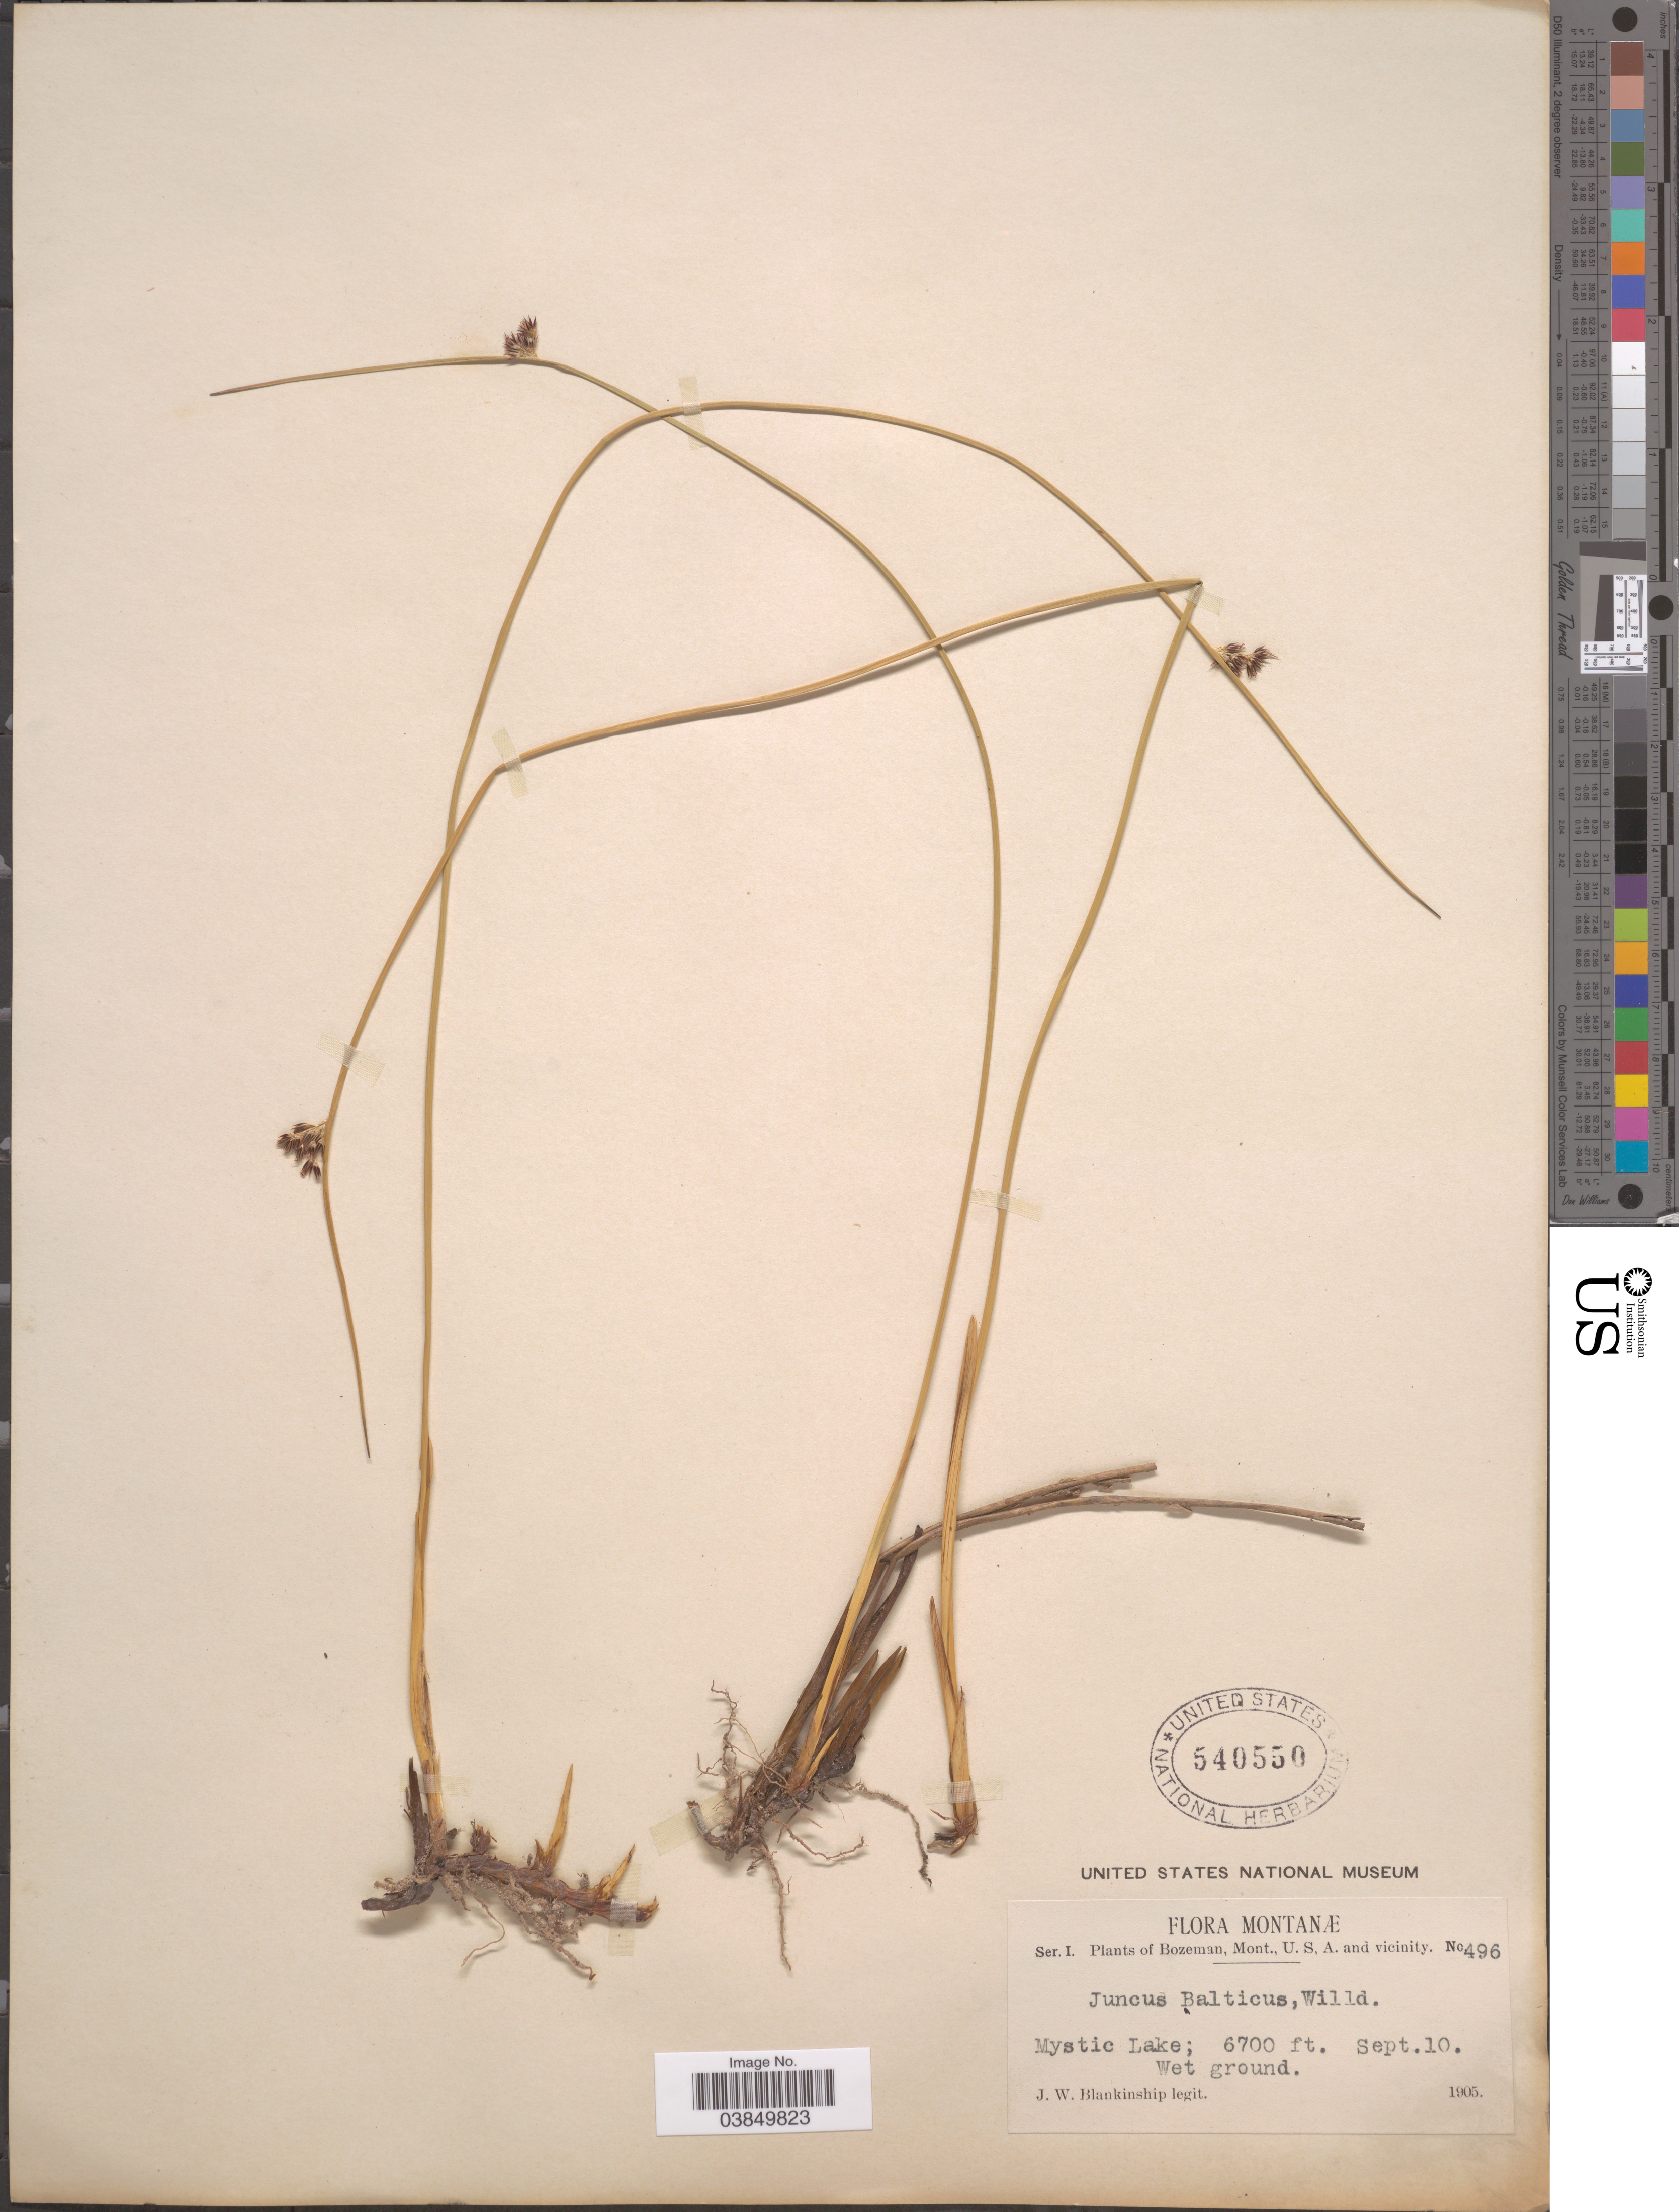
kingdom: Plantae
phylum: Tracheophyta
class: Liliopsida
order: Poales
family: Juncaceae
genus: Juncus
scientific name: Juncus balticus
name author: Willd.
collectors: J. W. Blankinship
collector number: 496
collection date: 1905-09-10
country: United States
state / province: Montana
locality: Bozeman, Mont., U.S.A. and vicinity. Mystic Lake.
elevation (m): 2042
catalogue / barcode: US 540550